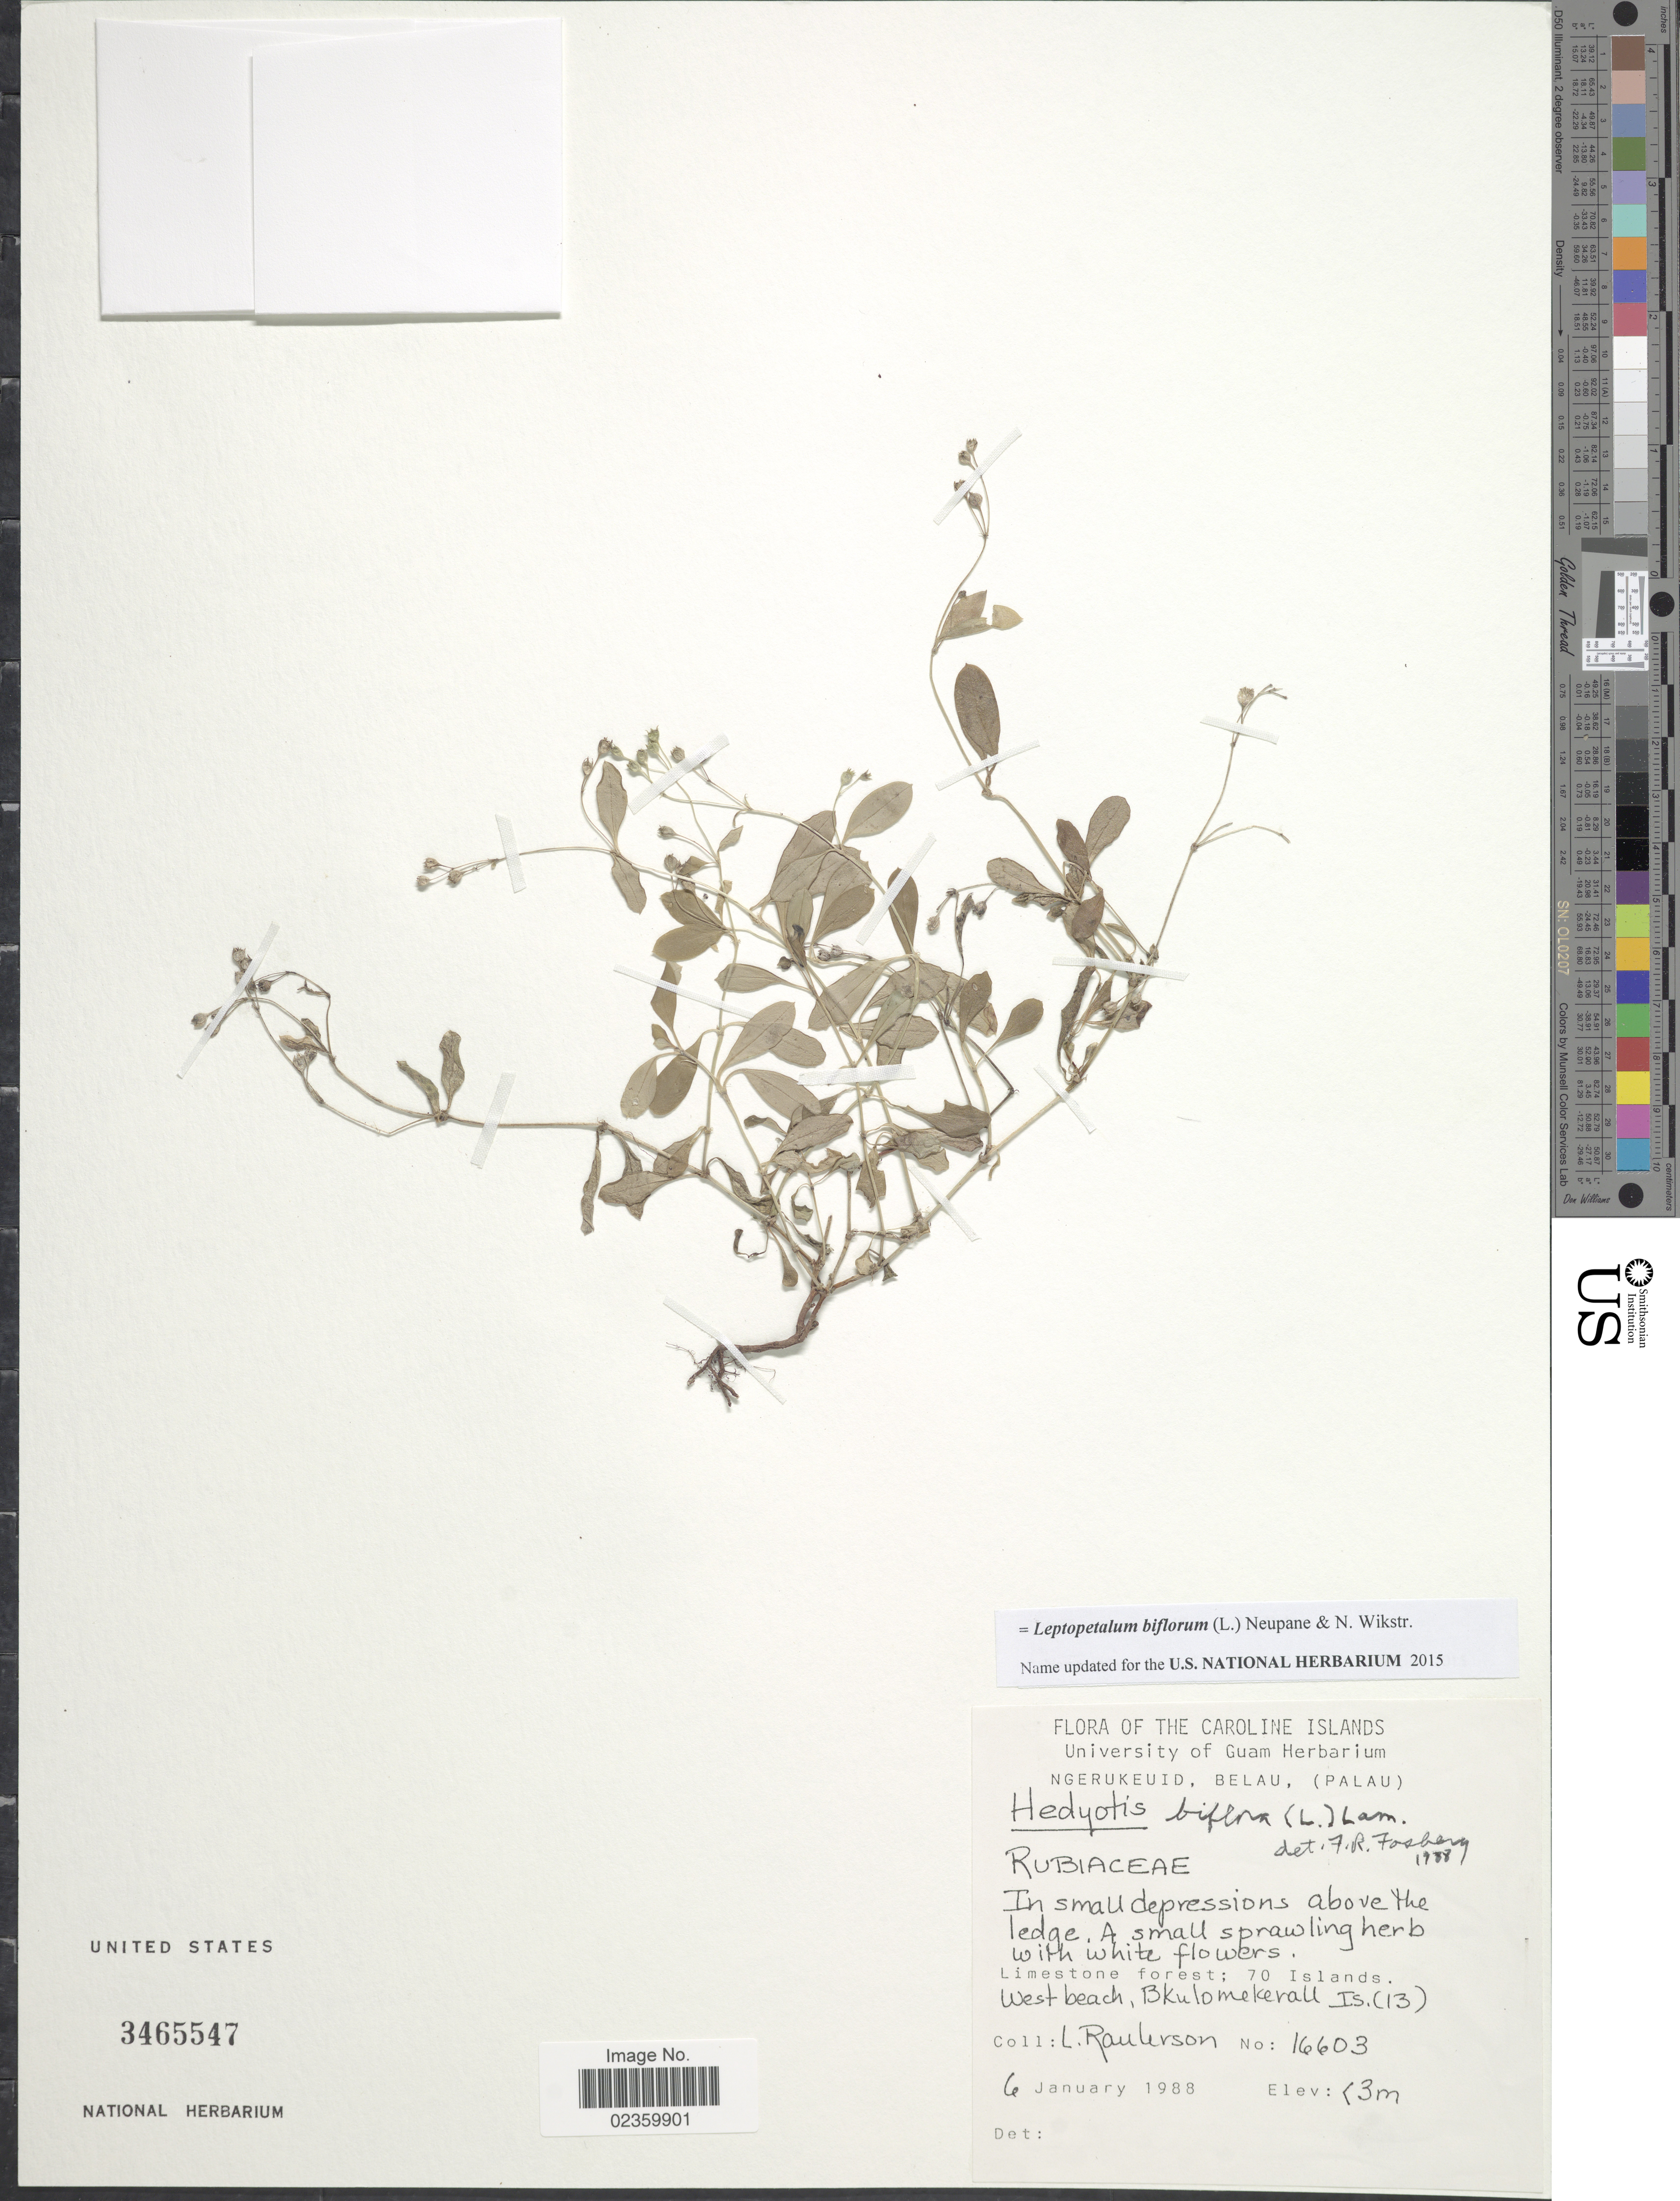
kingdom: Plantae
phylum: Tracheophyta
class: Magnoliopsida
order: Gentianales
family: Rubiaceae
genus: Leptopetalum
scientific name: Leptopetalum biflorum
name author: (L.) Neupane & N. Wikstr.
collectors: L. Raulerson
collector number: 16603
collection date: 1988-01-06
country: Palau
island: Ngerukeuid [Orukuizu]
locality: The Caroline Islands. Ngerukeuid, Belau (Palau). 70 Islands. West beach, Bkulomekerall Is (13)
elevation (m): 3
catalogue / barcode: US 3465547